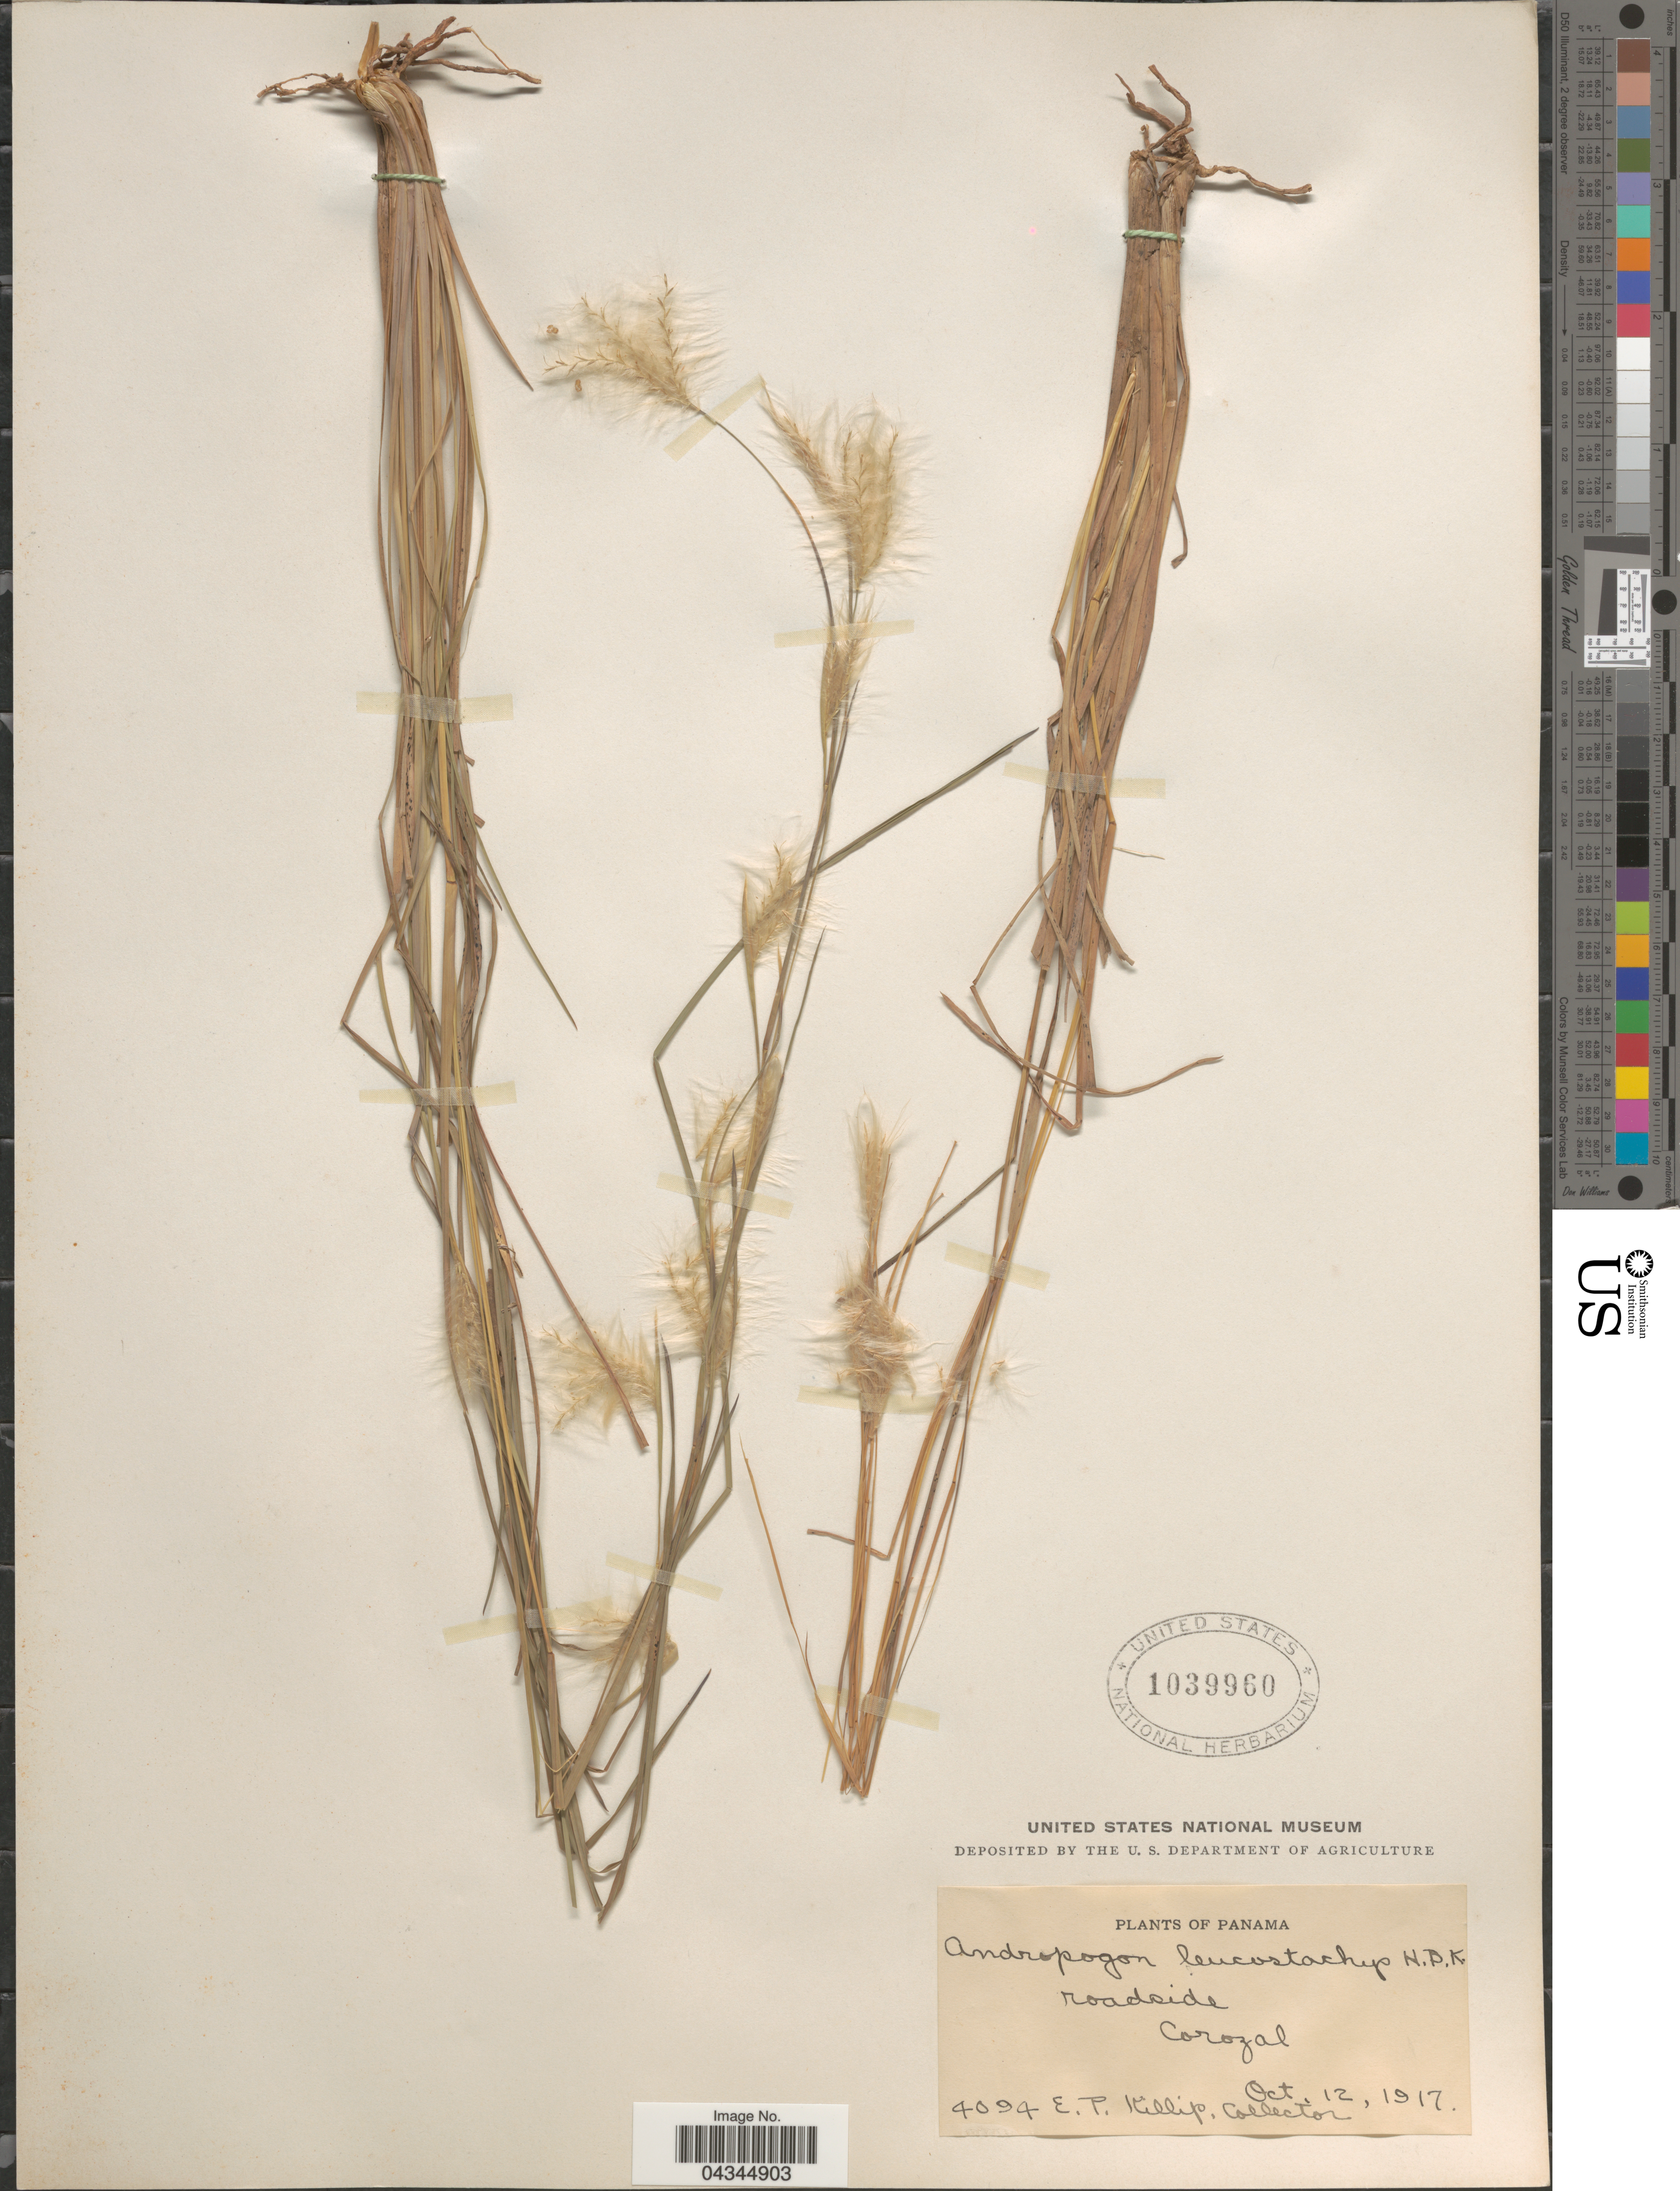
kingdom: Plantae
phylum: Tracheophyta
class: Liliopsida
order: Poales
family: Poaceae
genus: Andropogon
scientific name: Andropogon leucostachyus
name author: Kunth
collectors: E. P. Killip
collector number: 4094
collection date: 1917-10-12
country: Panama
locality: Roadside Corozal.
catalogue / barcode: US 1039960